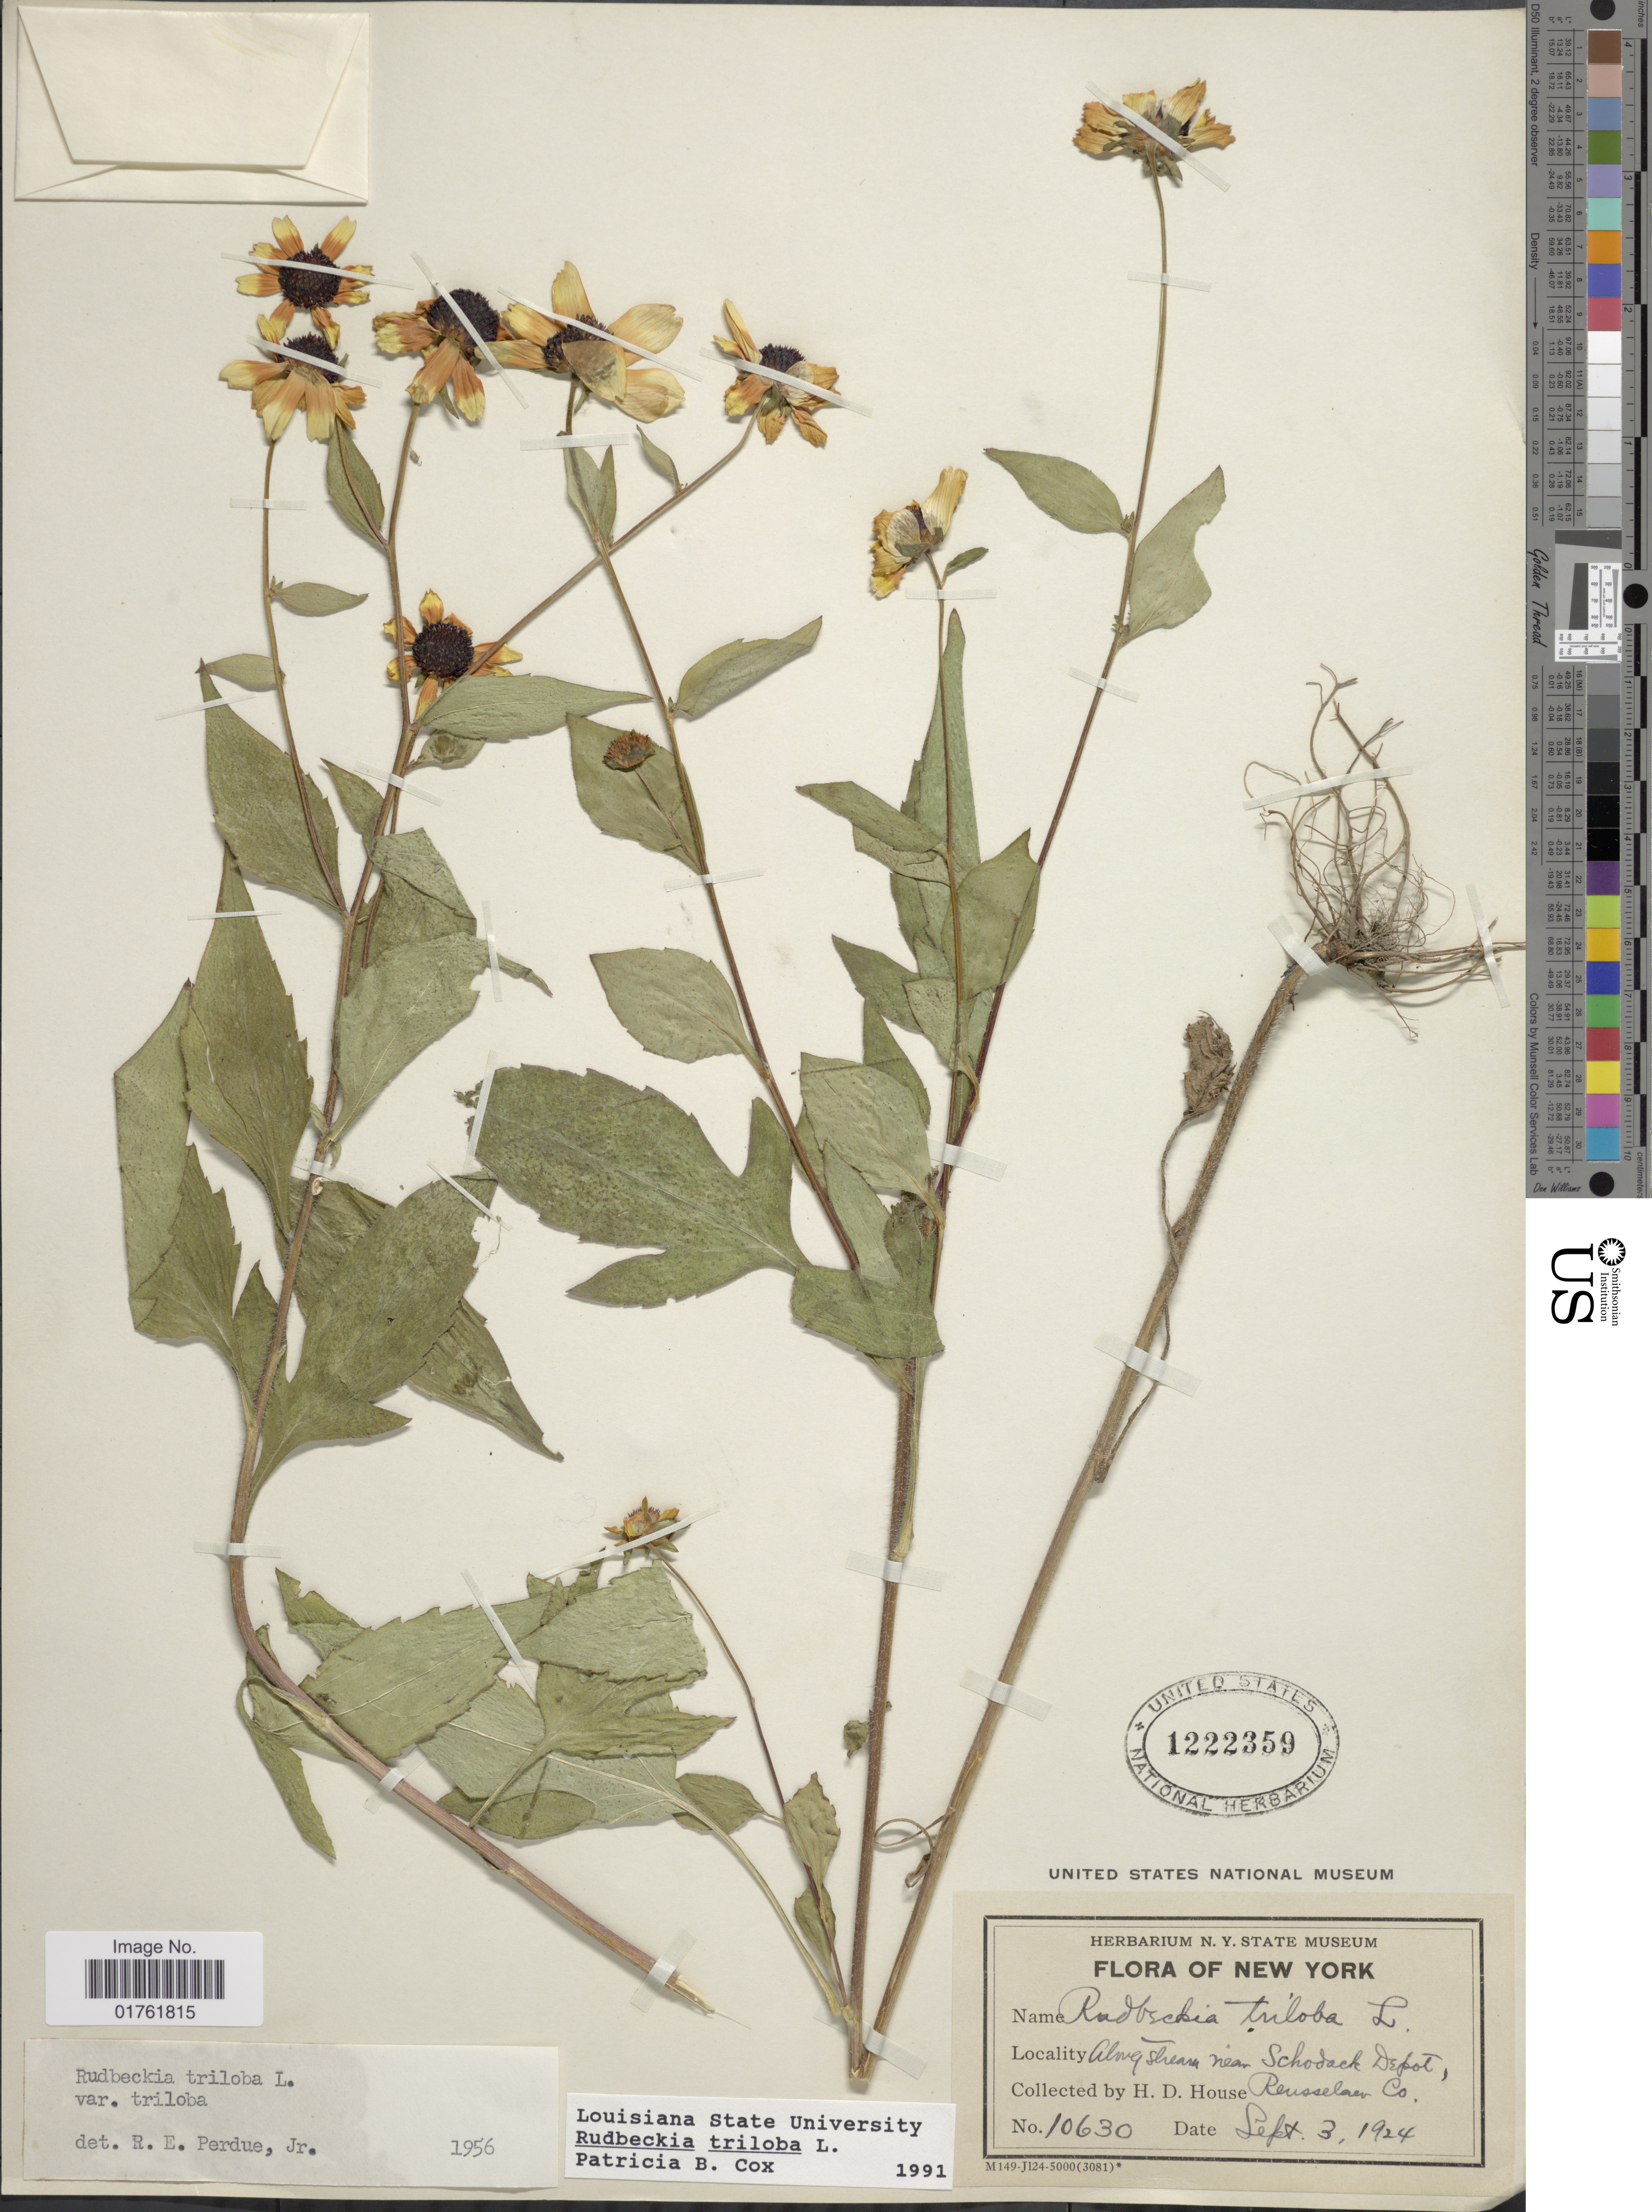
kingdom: Plantae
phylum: Tracheophyta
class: Magnoliopsida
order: Asterales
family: Asteraceae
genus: Rudbeckia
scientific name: Rudbeckia triloba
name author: L.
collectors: H. D. House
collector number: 10630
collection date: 1924-09-03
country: United States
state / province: New York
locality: Along stream near Schodack Depot, Reusselaer Co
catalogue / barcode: US 1222359